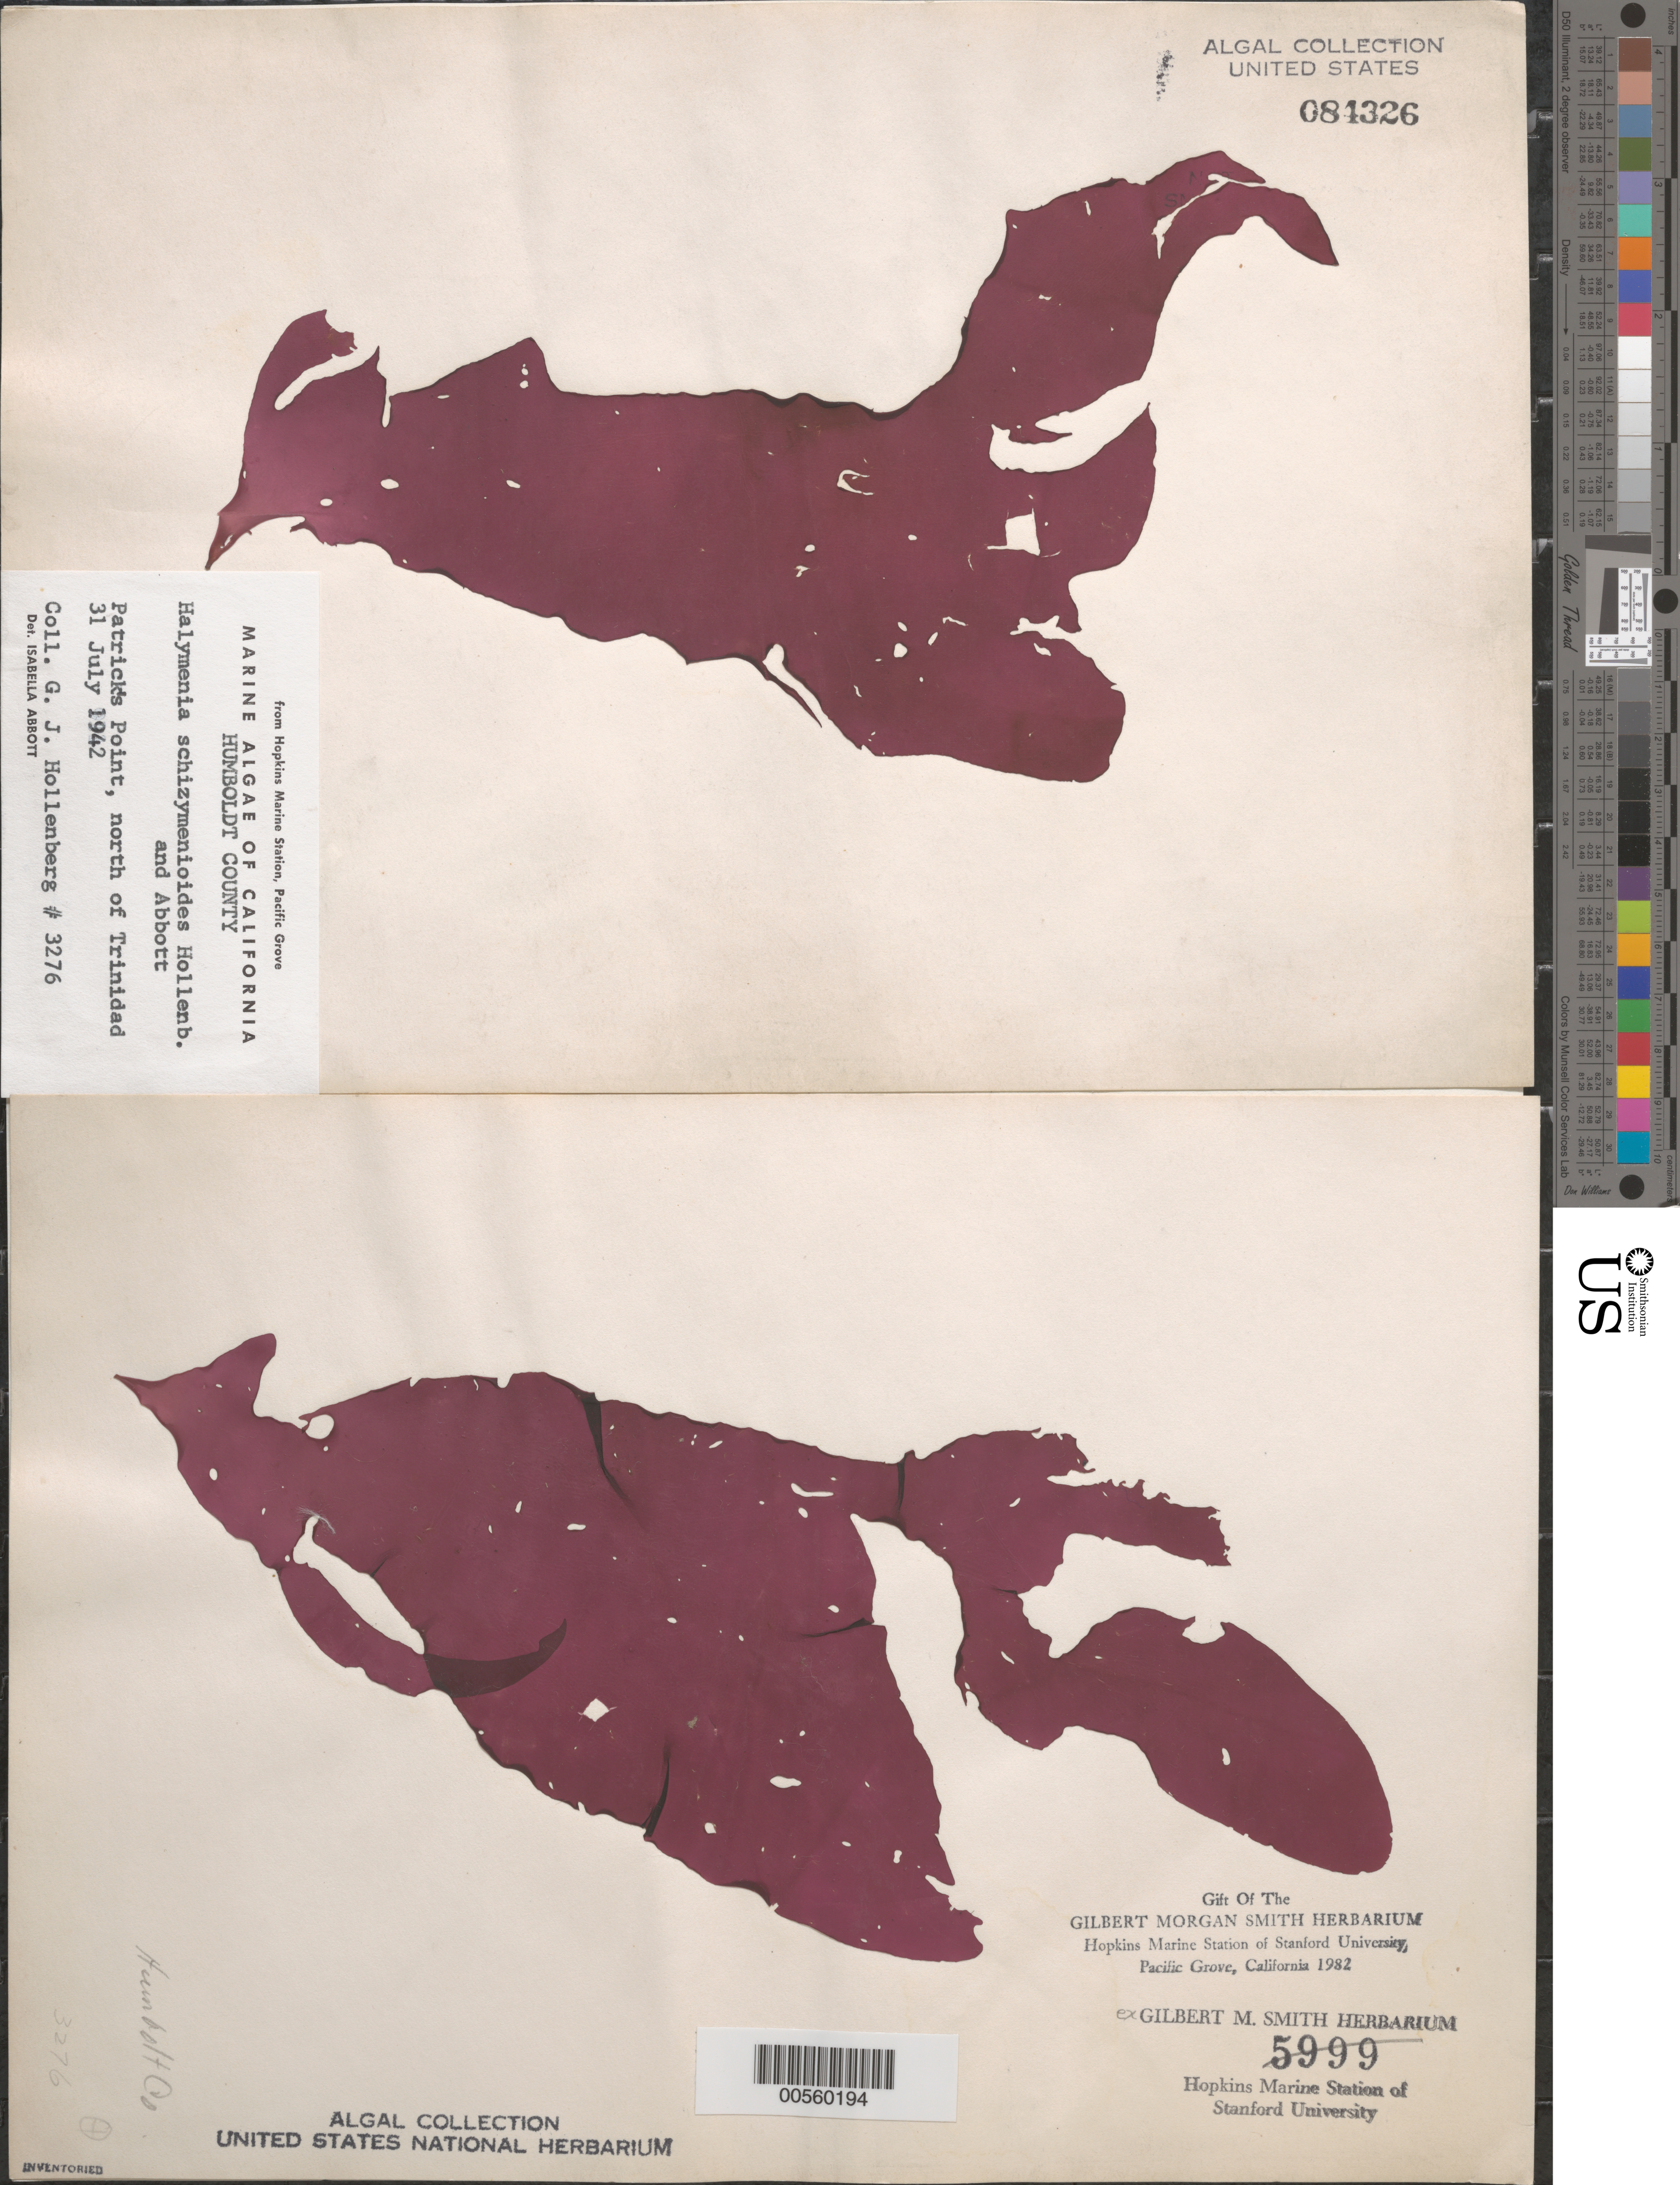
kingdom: Plantae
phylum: Rhodophyta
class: Florideophyceae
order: Halymeniales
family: Halymeniaceae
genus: Halymenia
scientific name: Halymenia schizymenioides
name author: Hollenb. & I.A. Abbott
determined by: Abbott, Isabella A.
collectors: G. Hollenberg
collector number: GJH 3276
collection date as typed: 31 Jul 1942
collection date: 1942-07-31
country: United States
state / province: California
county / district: Humboldt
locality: Patrick's Point, north of Trinidad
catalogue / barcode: US 84326